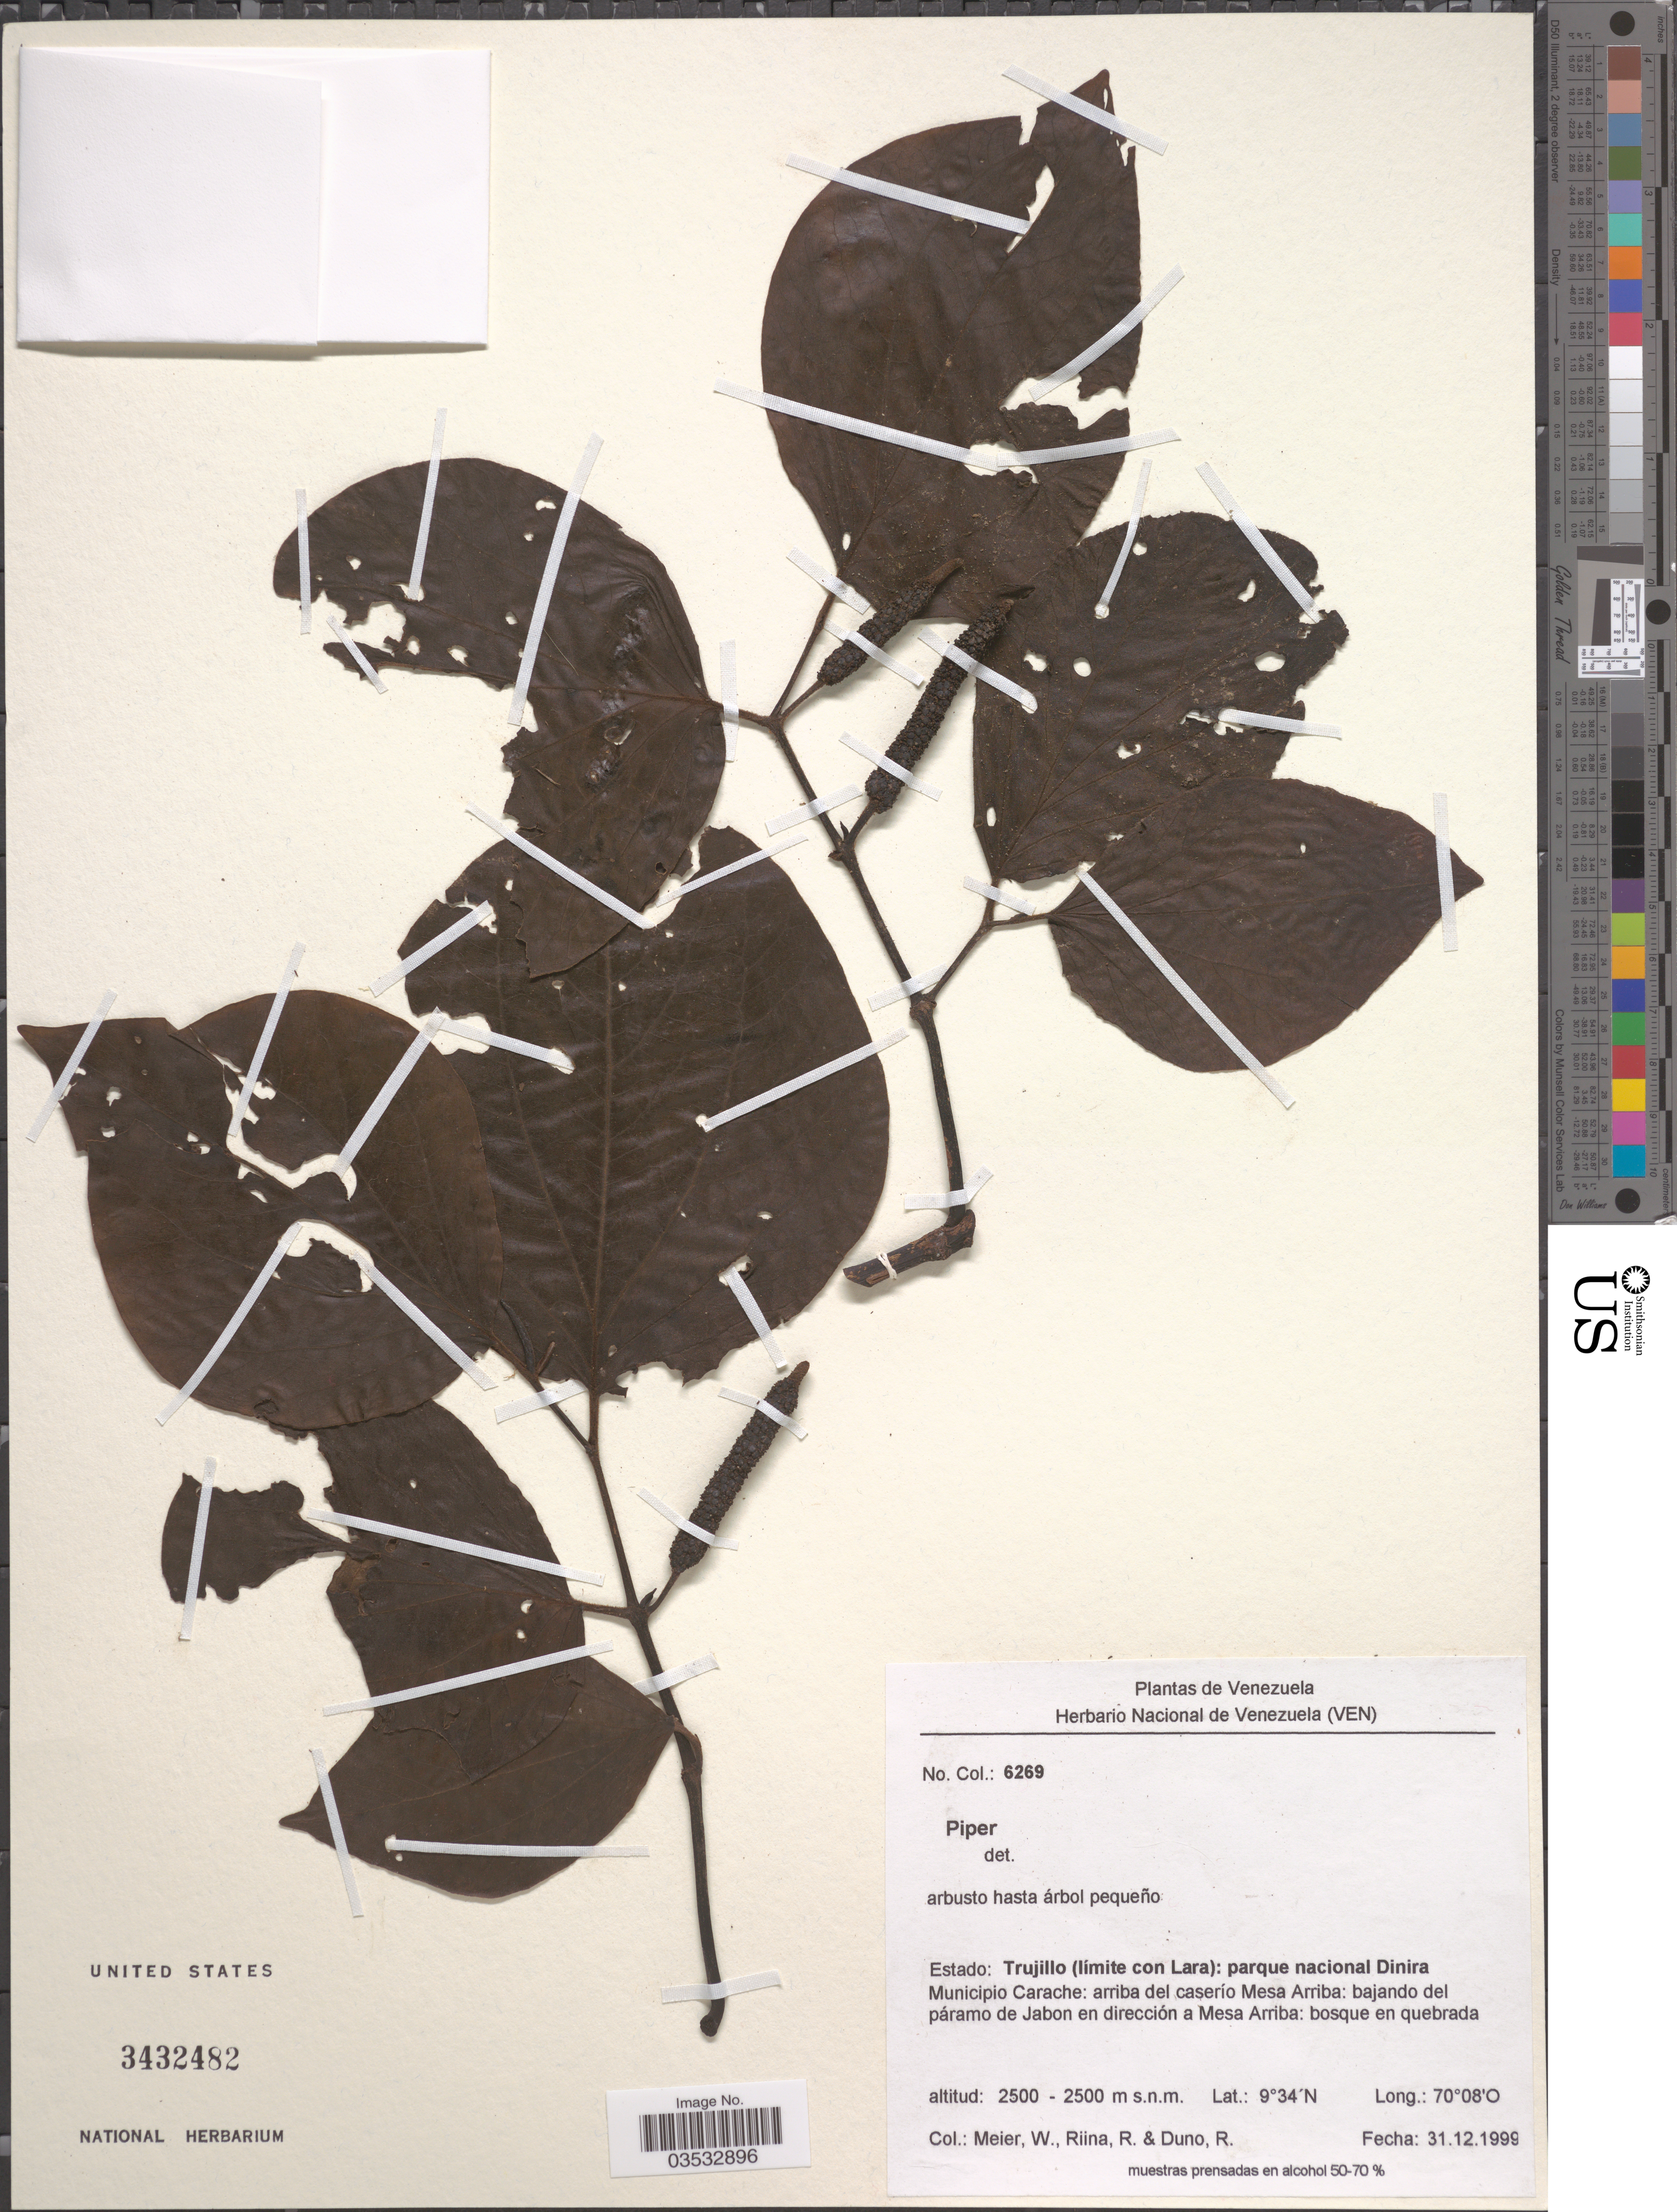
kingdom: Plantae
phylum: Tracheophyta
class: Magnoliopsida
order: Piperales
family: Piperaceae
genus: Piper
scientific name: Piper sp.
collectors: W. Meier, R. Riina & R. Duno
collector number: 6269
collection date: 1999-12-31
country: Venezuela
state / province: Trujillo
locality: (límite con Lara): parque nacional Dinira. Municipio Carache: arriba del caserío Mesa Arriba: bajando del páramo de Jabon en dirección a Mesa Arriba: bosque en quebrada.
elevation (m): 2500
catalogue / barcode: US 3432482